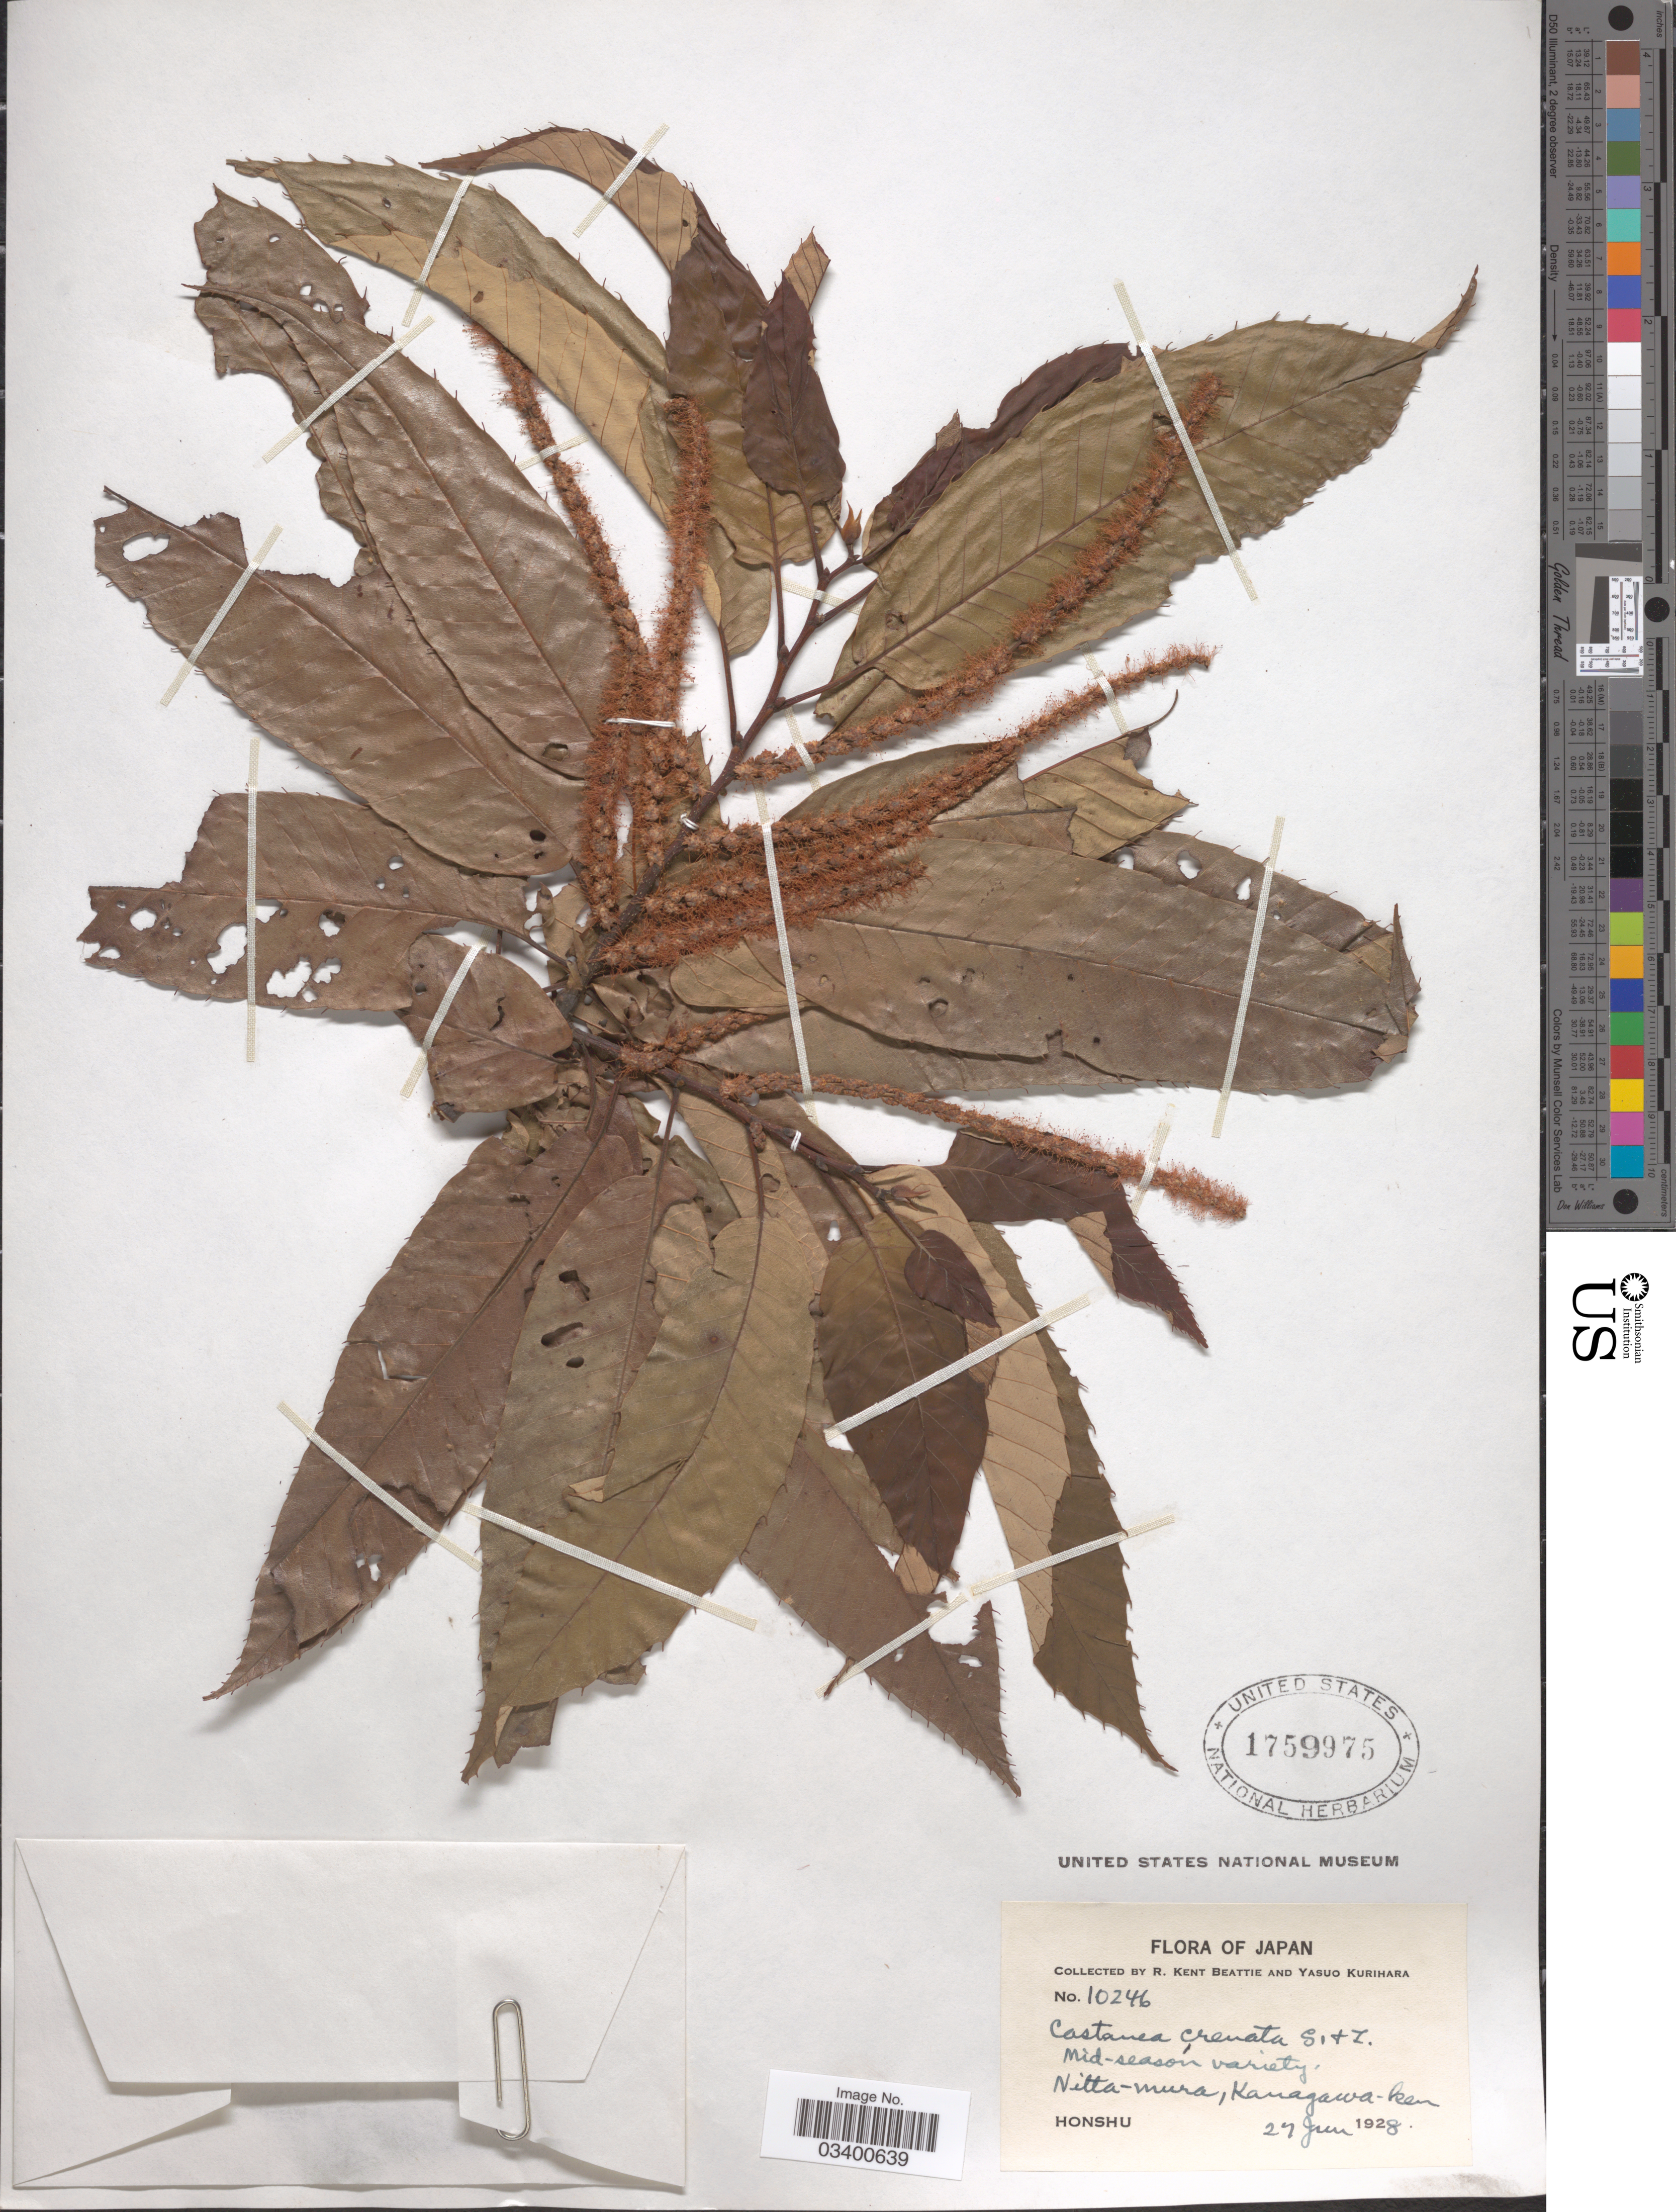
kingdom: Plantae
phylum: Tracheophyta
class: Magnoliopsida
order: Fagales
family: Fagaceae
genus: Castanea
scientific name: Castanea crenata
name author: Siebold & Zucc.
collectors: R. K. Beattie & Y. Kurihara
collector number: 10246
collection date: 1928-06-27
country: Japan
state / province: Kanagawa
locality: Nitta-mura, Kanagawa-ken. Honshu.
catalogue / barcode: US 1759975